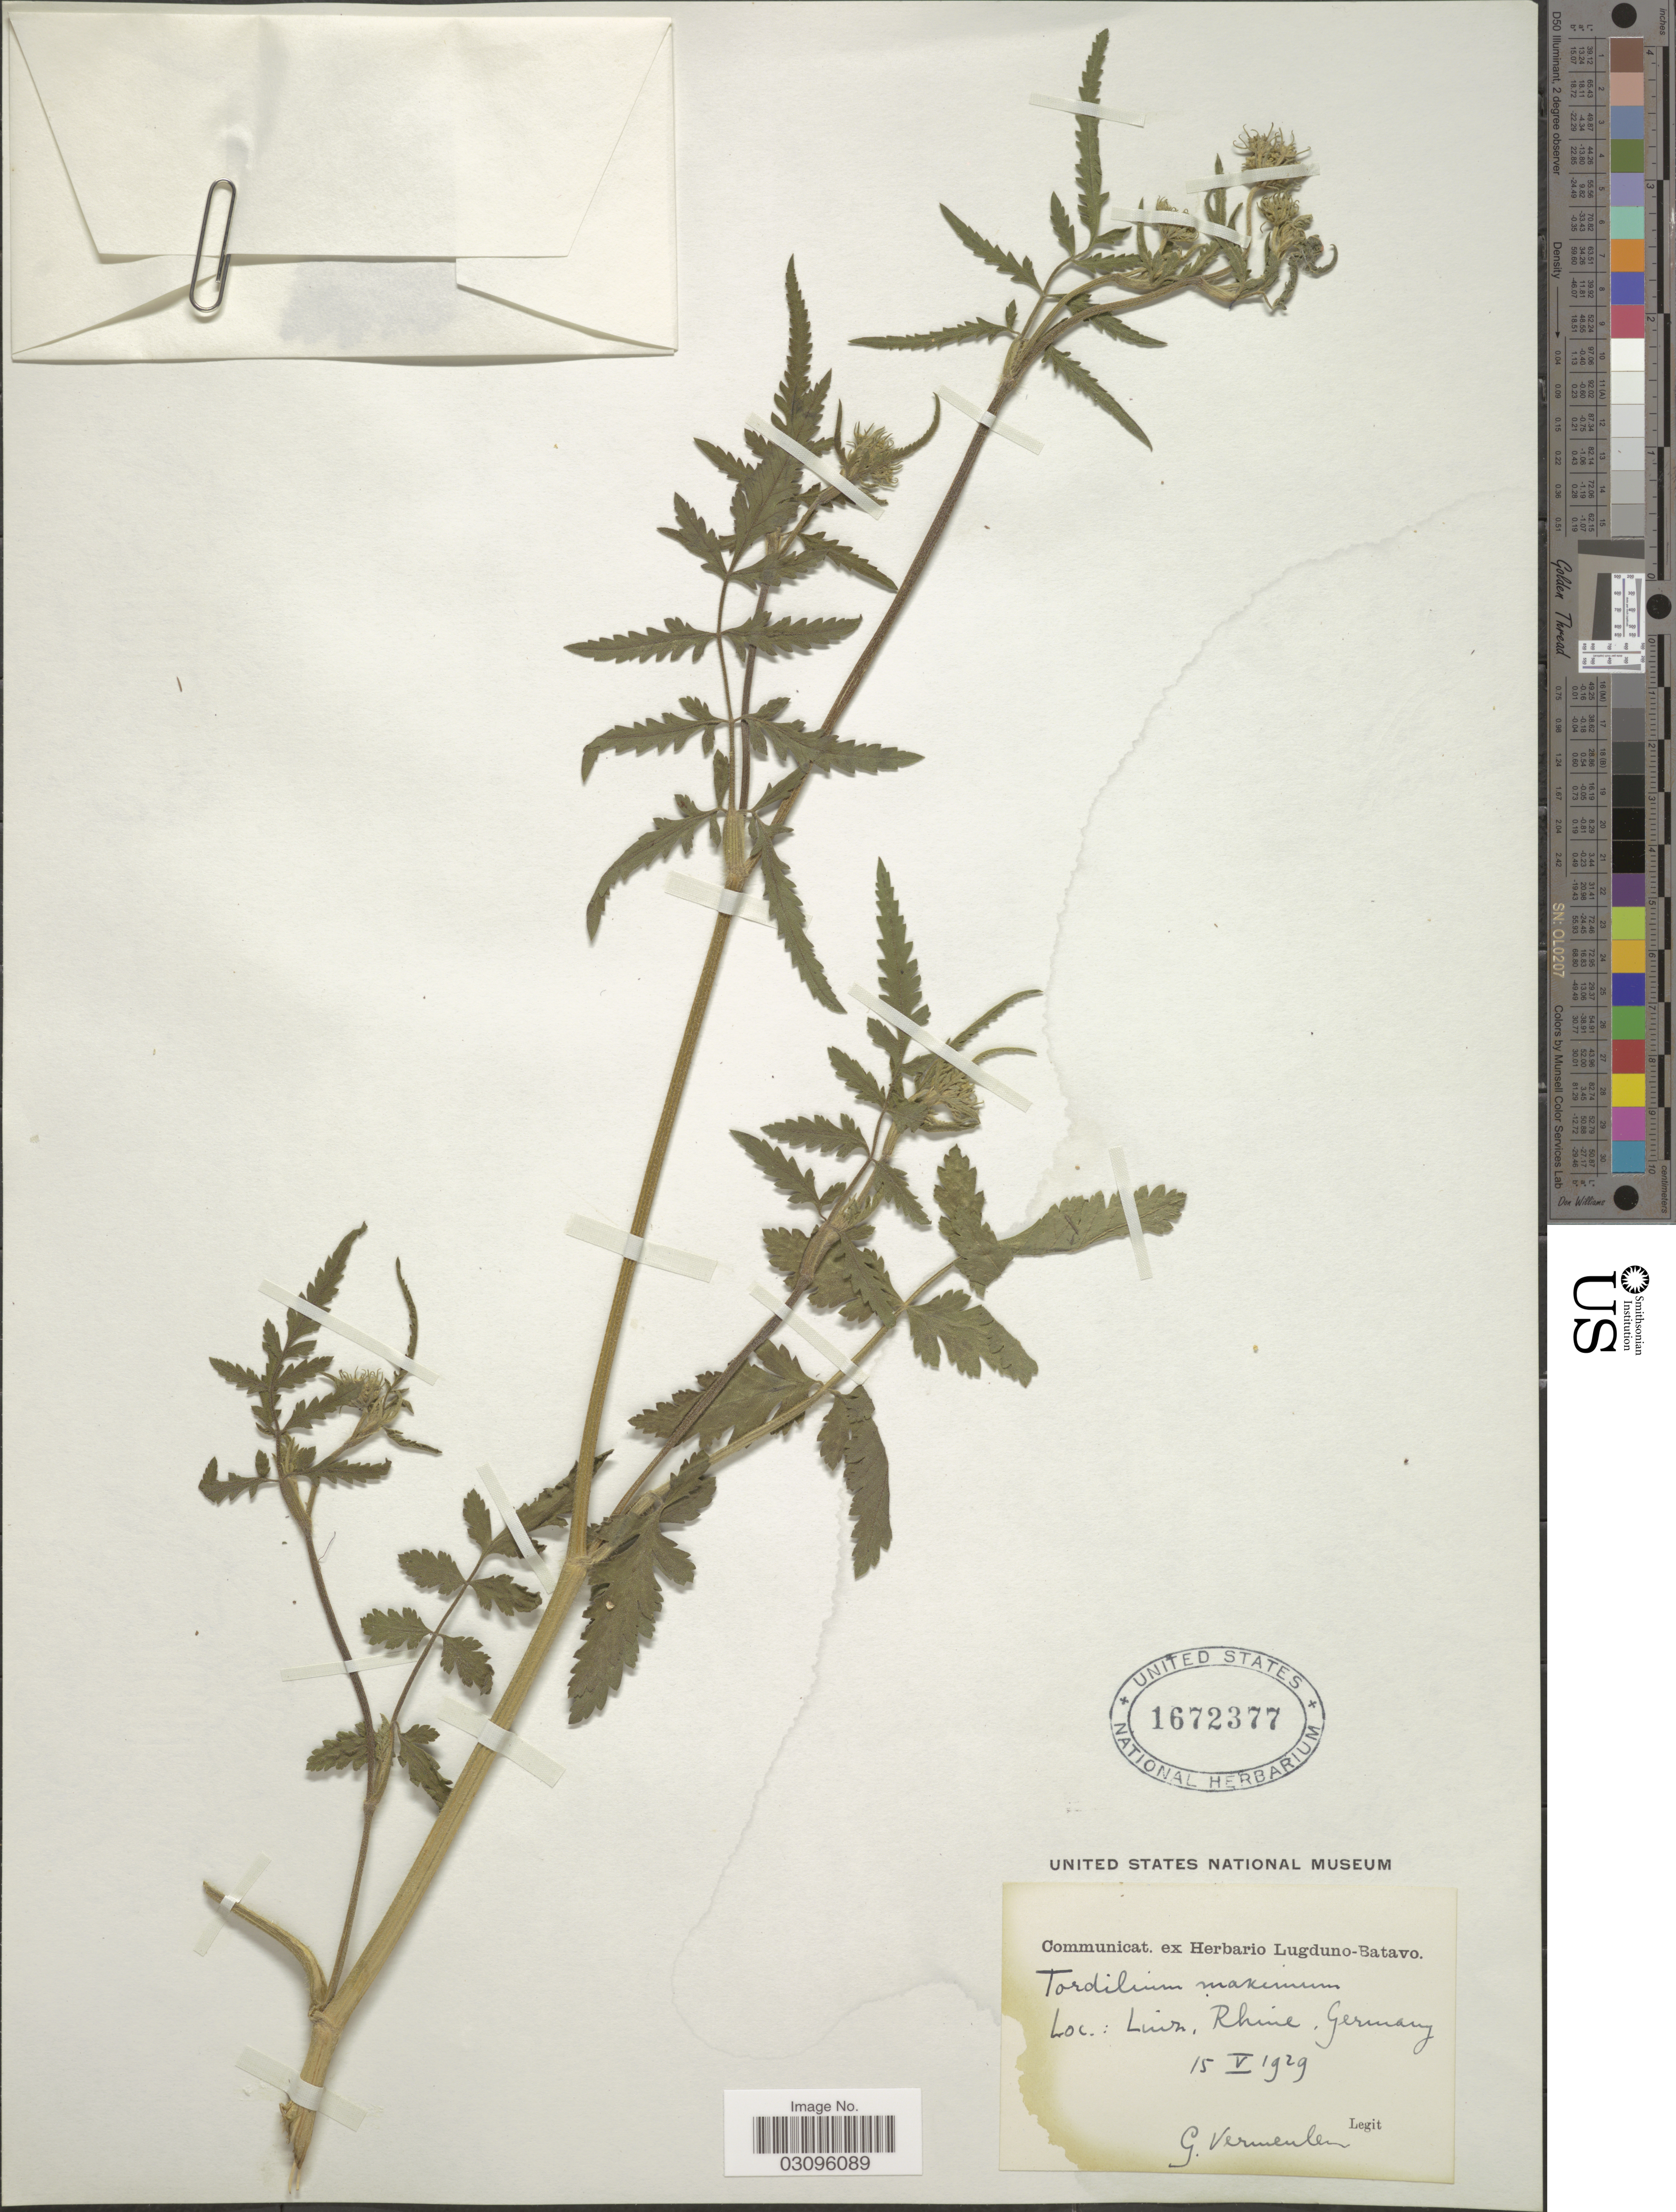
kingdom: Plantae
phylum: Tracheophyta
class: Magnoliopsida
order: Apiales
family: Apiaceae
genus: Tordylium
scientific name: Tordylium maximum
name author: L.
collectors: G. Vermeulen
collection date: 1929-05-15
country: Germany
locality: Luiz, Rhine.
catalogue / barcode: US 1672377